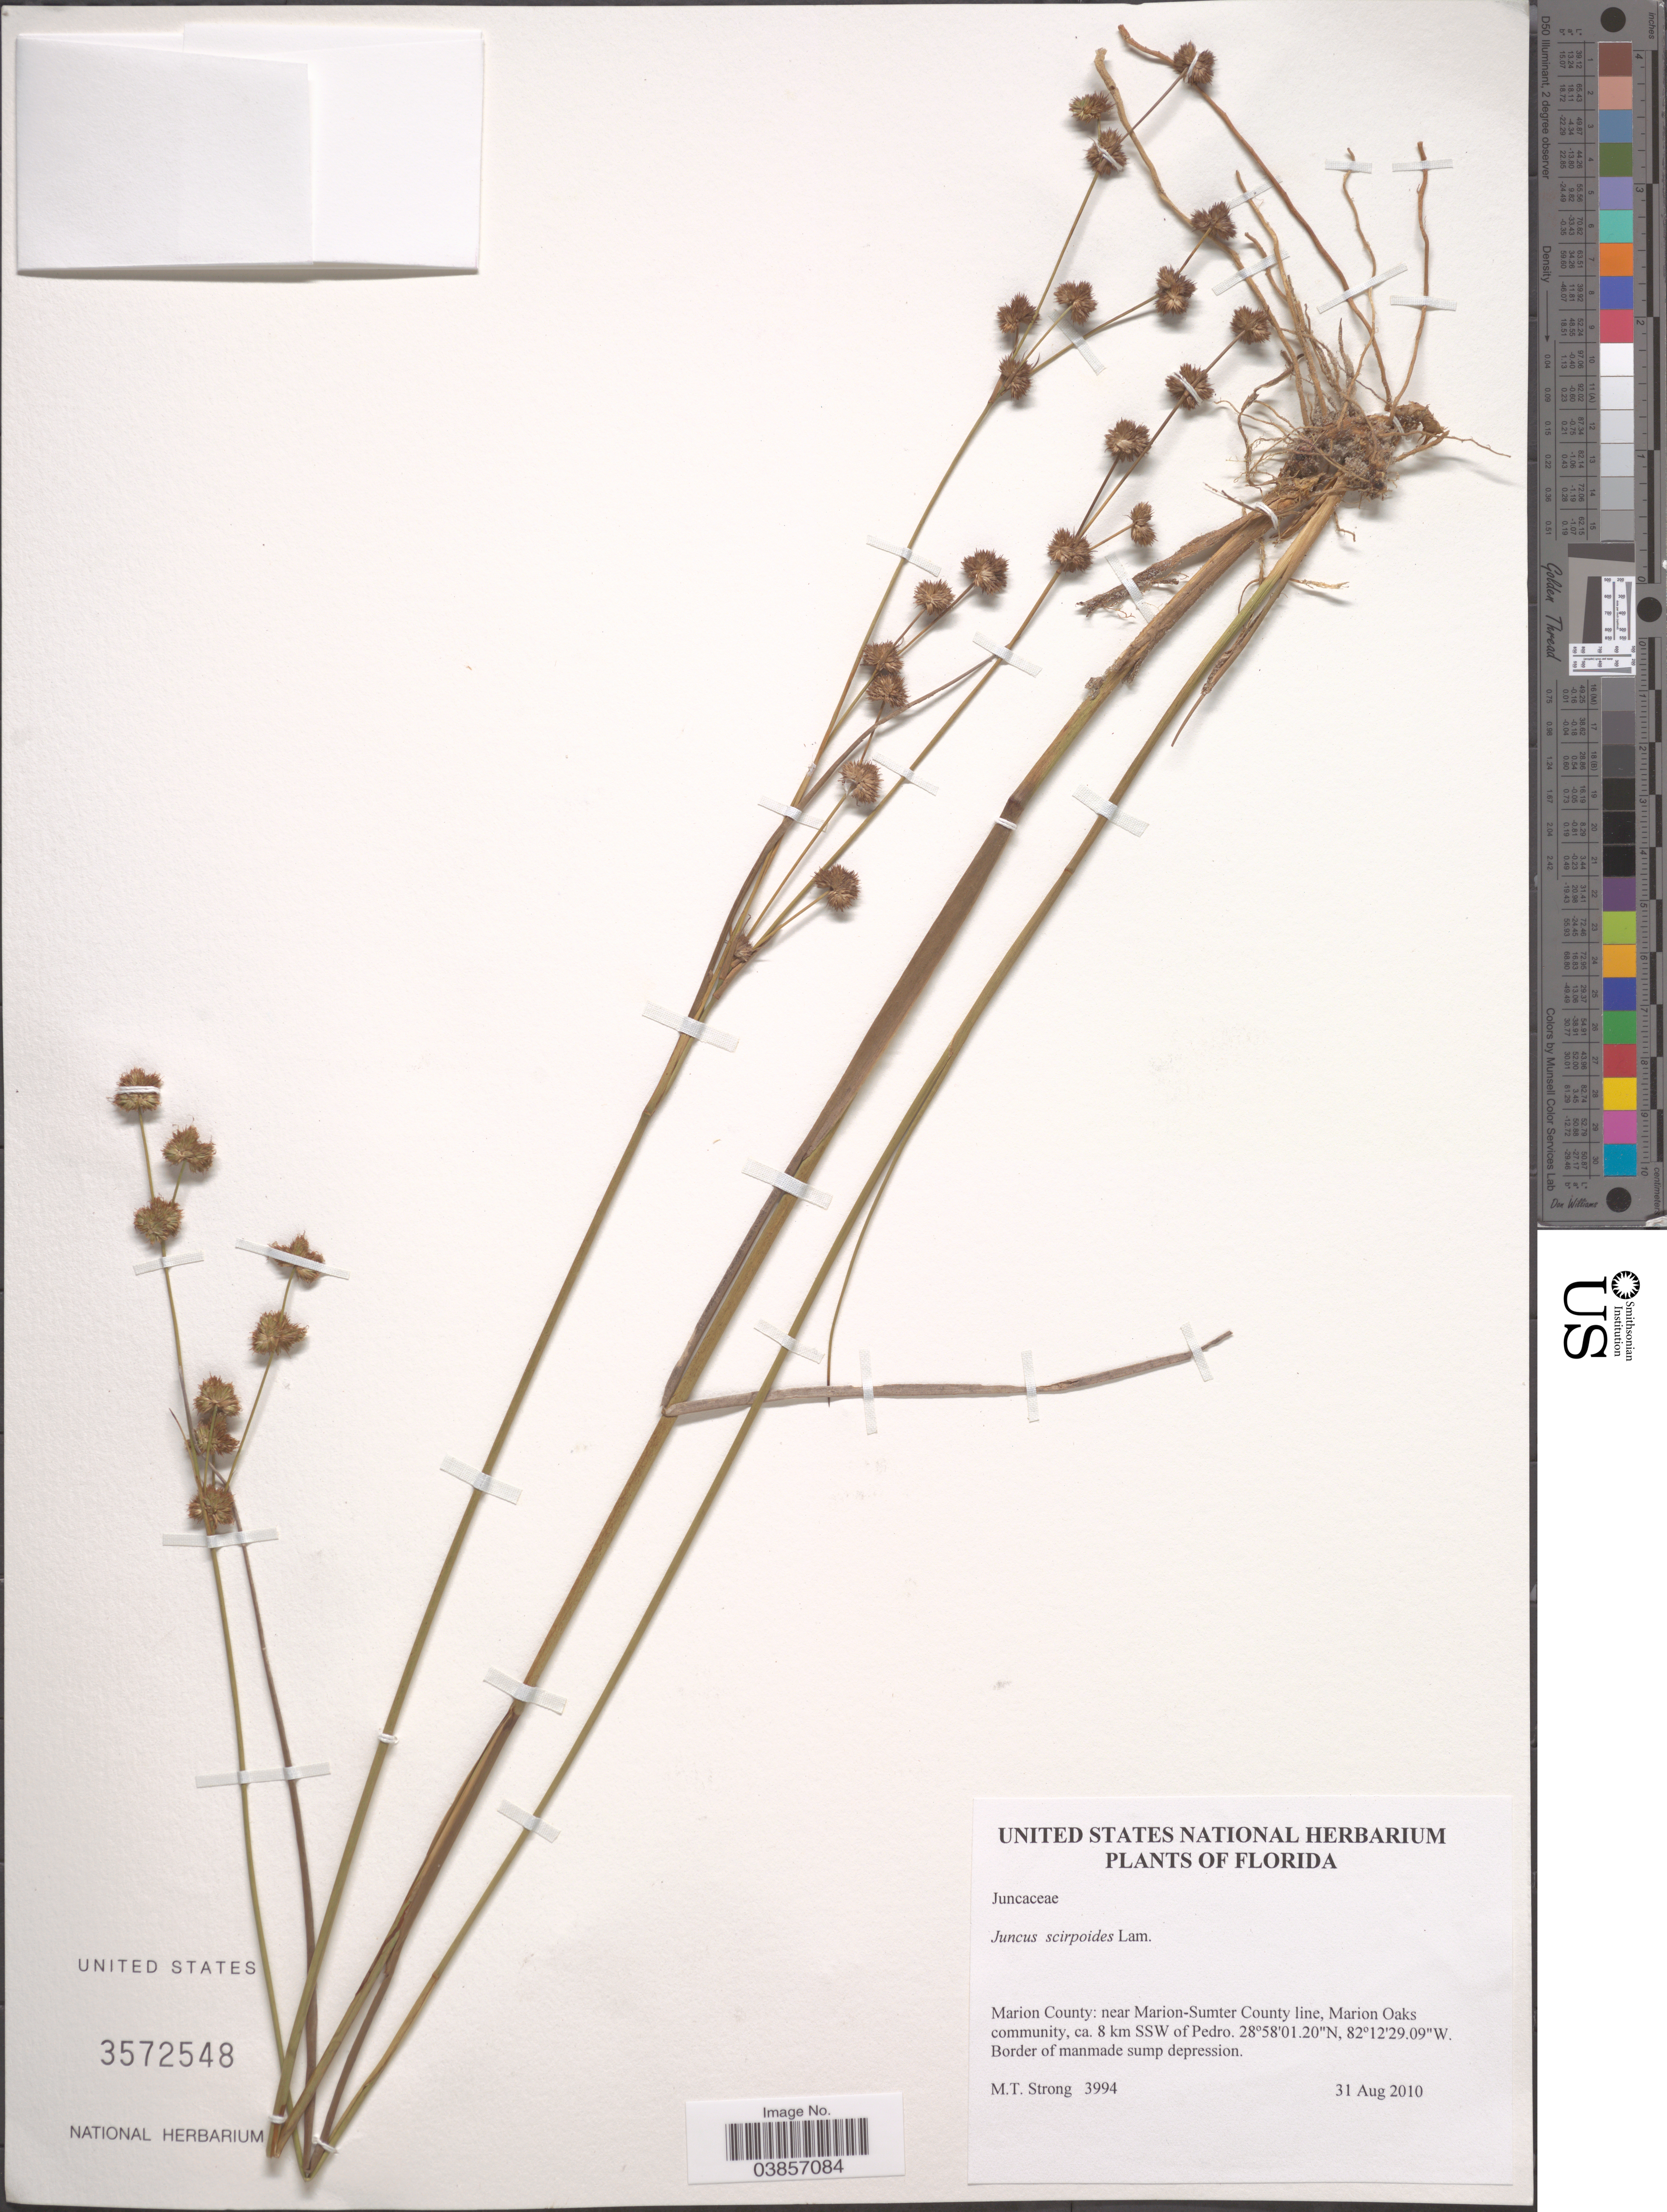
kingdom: Plantae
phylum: Tracheophyta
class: Liliopsida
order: Poales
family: Juncaceae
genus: Juncus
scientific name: Juncus scirpoides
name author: Lam.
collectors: M. T. Strong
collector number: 3994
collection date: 2010-08-31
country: United States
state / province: Florida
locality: Marion County: near Marion-Sumter County line, Marion Oaks community, ca. 8 km SSW of Pedro.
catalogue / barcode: US 3572548